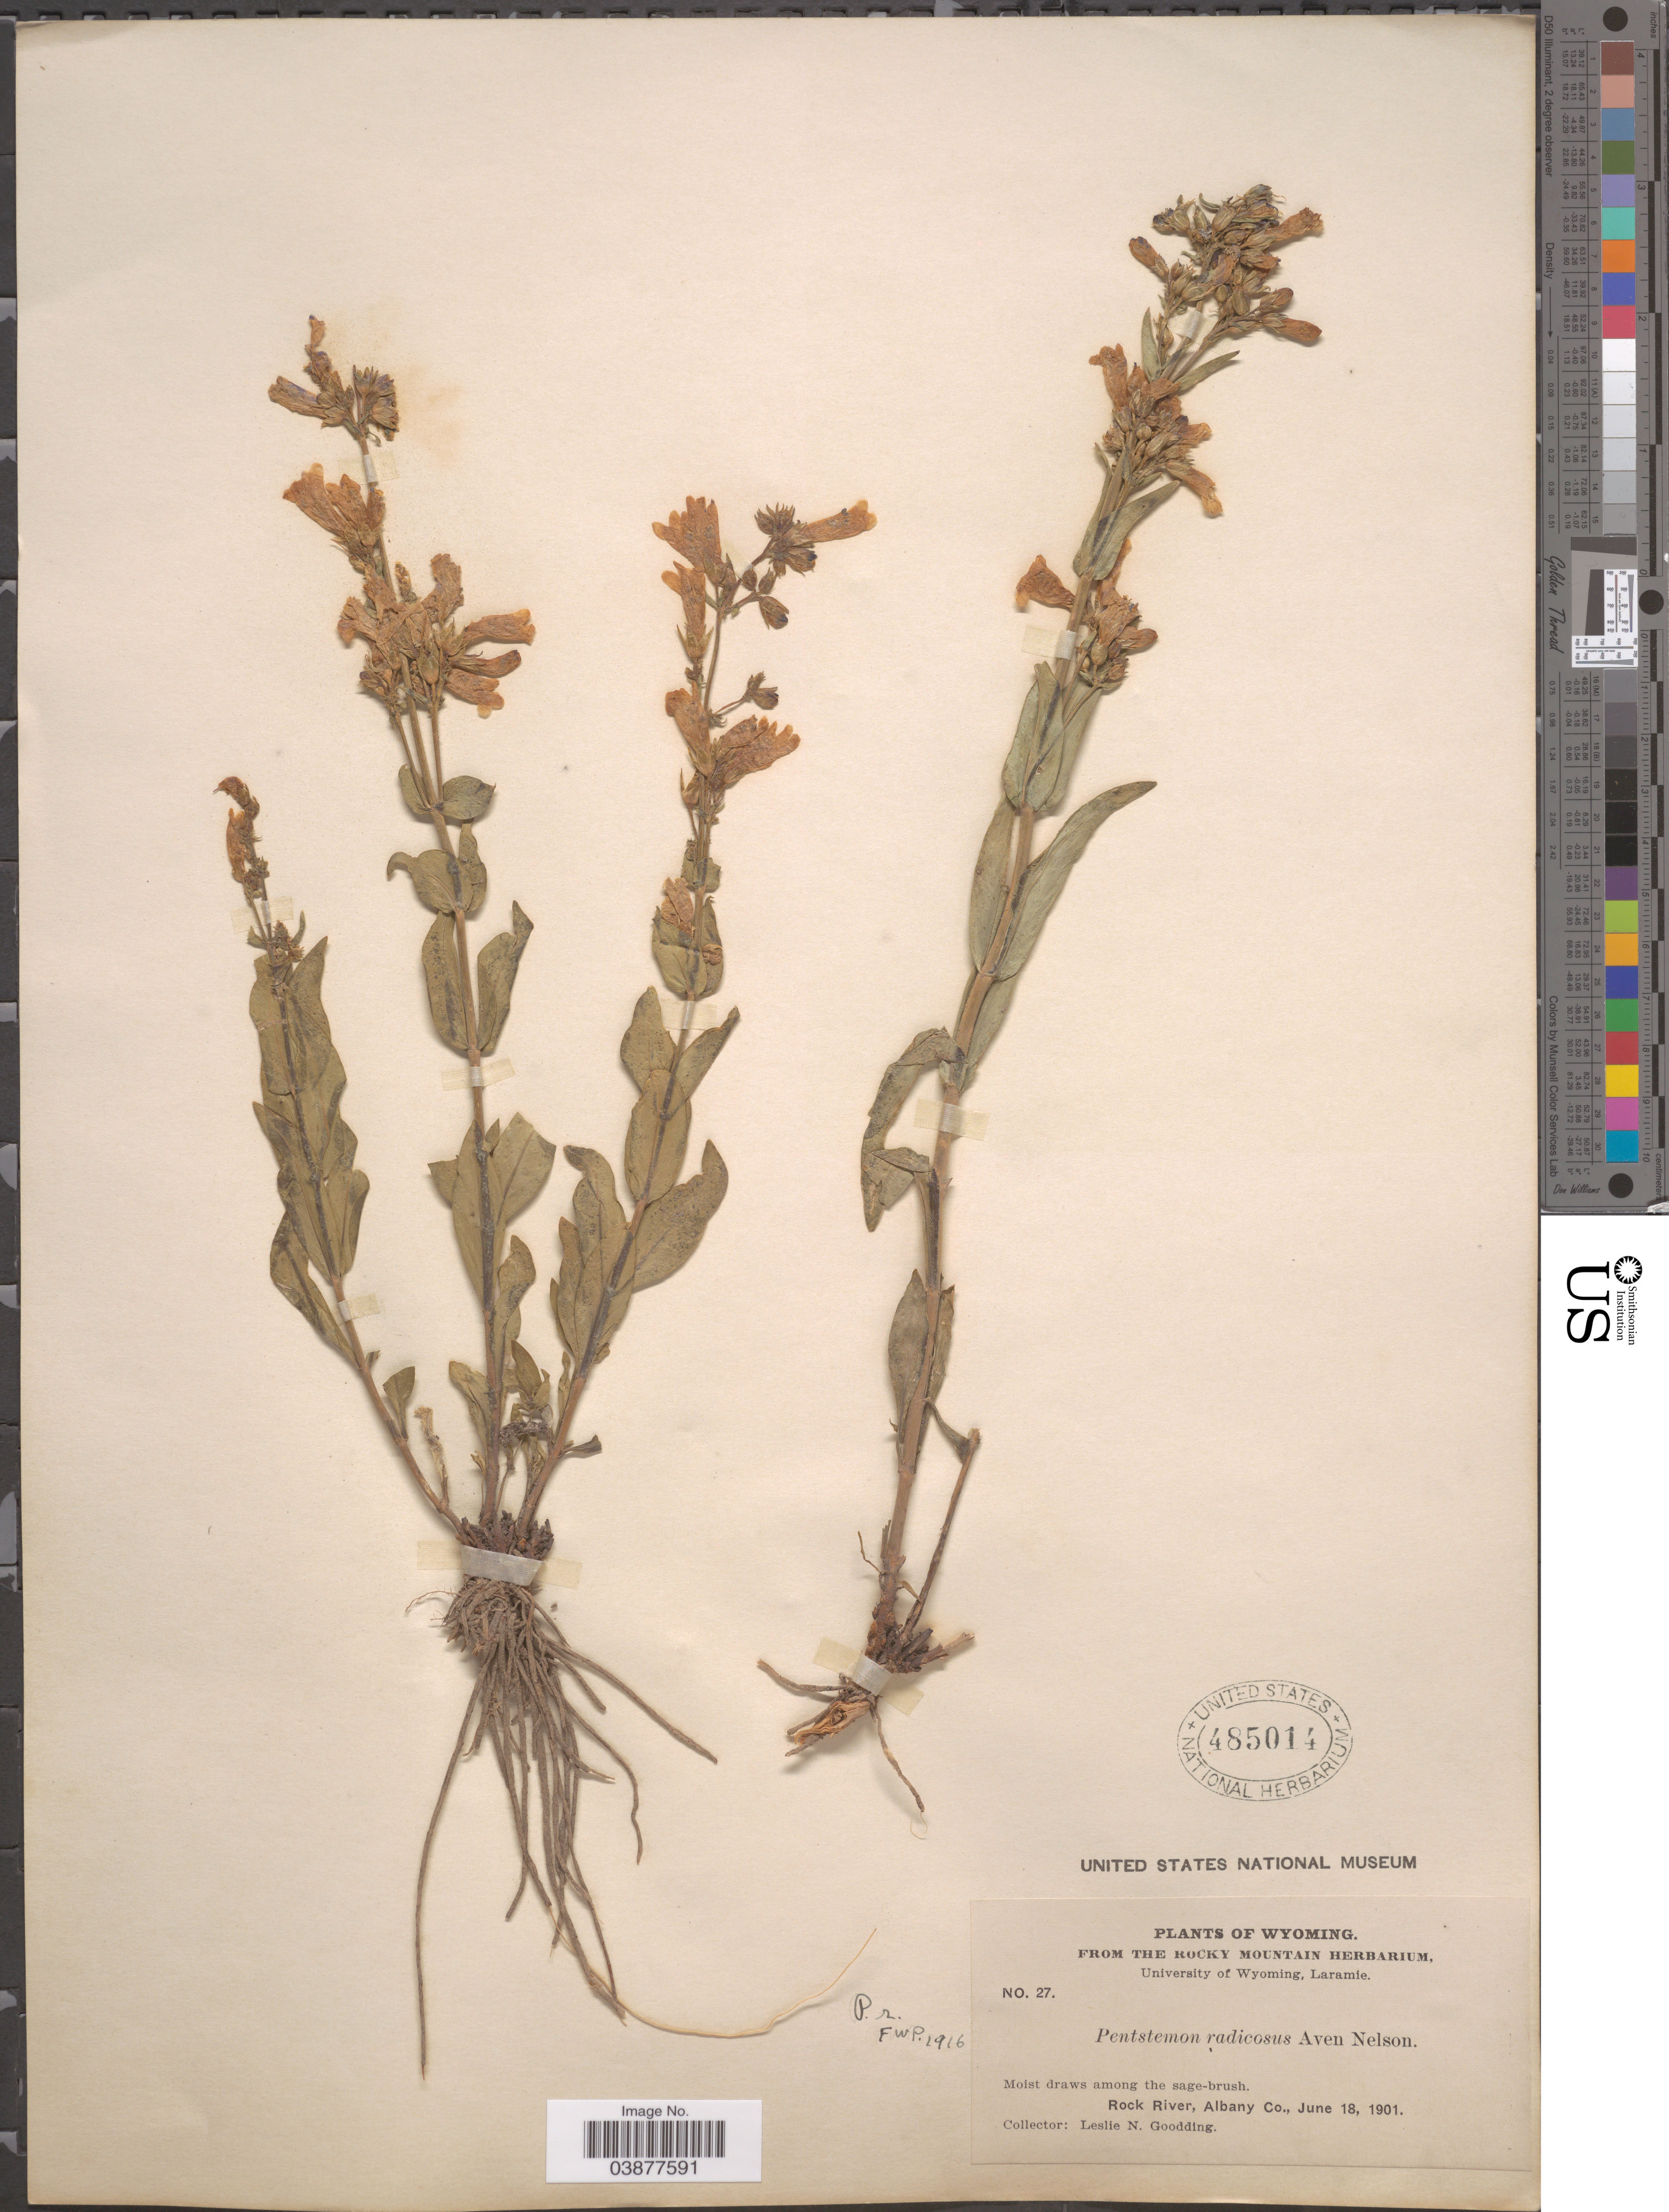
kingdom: Plantae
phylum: Tracheophyta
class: Magnoliopsida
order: Lamiales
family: Plantaginaceae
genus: Penstemon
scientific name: Penstemon radicosus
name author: A. Nelson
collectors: L. N. Goodding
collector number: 27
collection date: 1901-06-18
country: United States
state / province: Wyoming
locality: Rock River, Albany Co.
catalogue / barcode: US 485014